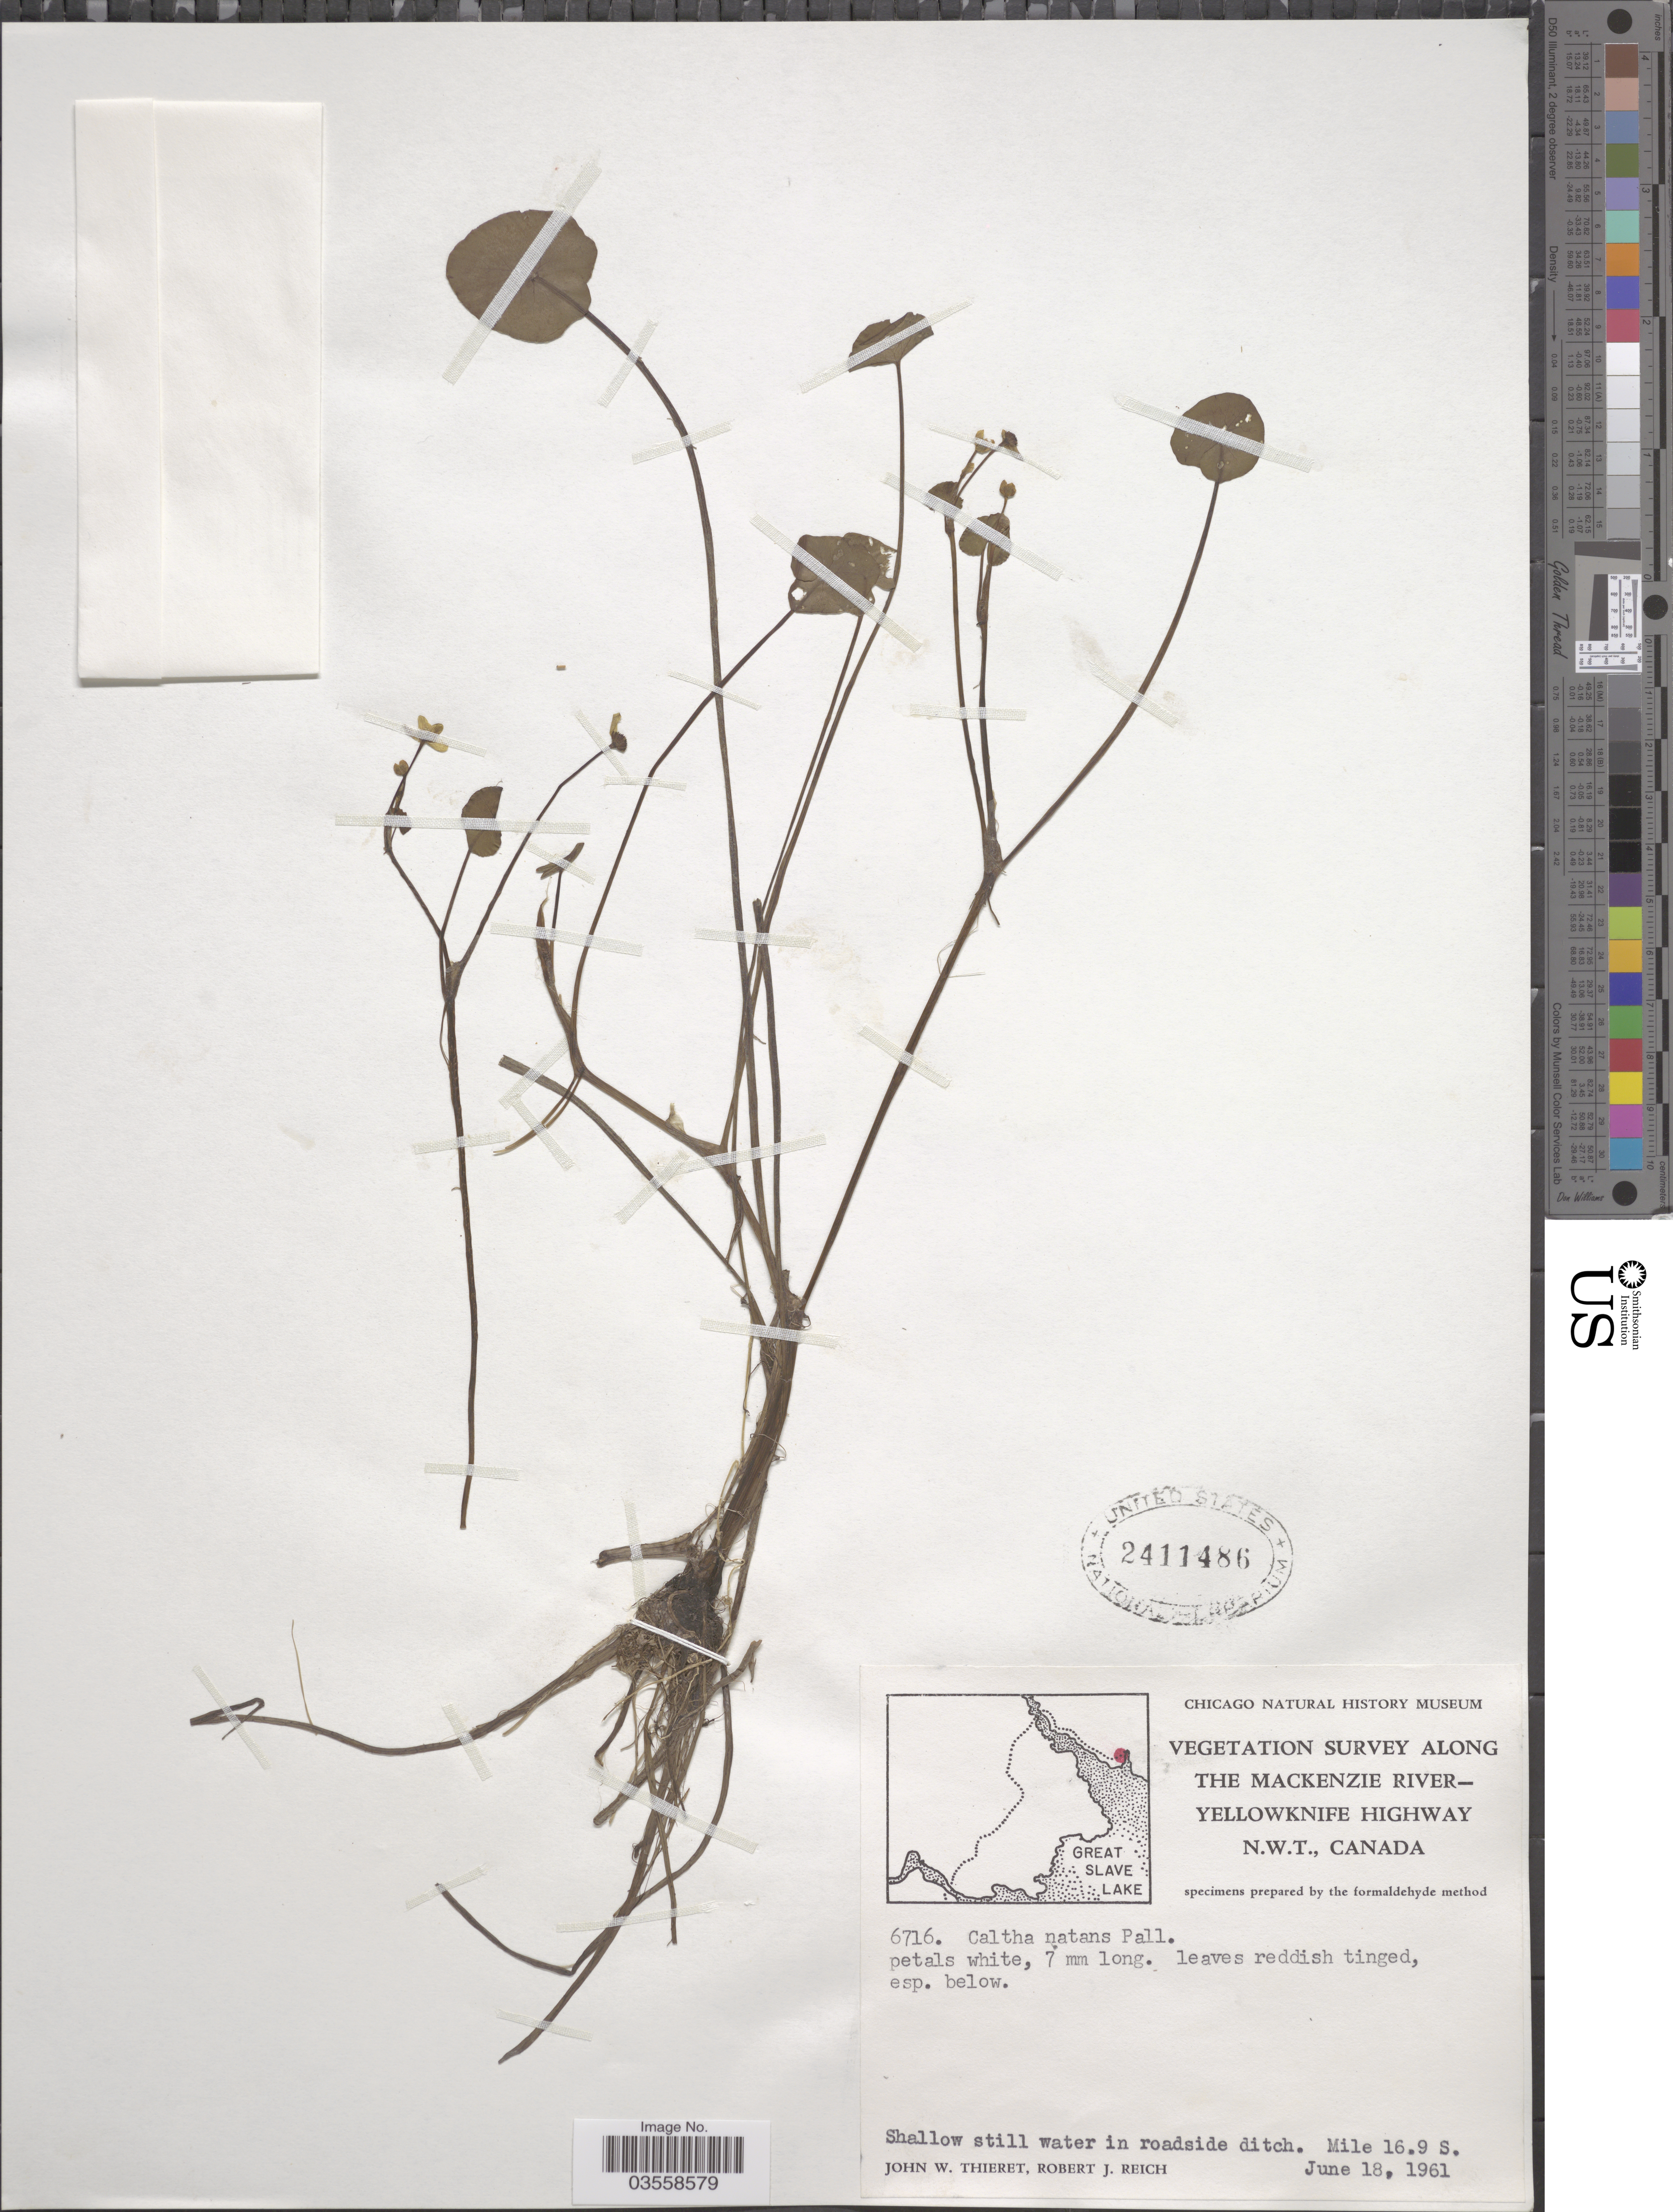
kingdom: Plantae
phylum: Tracheophyta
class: Magnoliopsida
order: Ranunculales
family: Ranunculaceae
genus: Caltha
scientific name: Caltha natans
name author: Pall.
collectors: J. W. Thieret & R. Reich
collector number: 6716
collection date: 1961-06-18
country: Canada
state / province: Northwest Territories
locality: Along the Mackenzie River - Yellowknife Highway. Mile 16.9 S.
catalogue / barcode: US 2411486